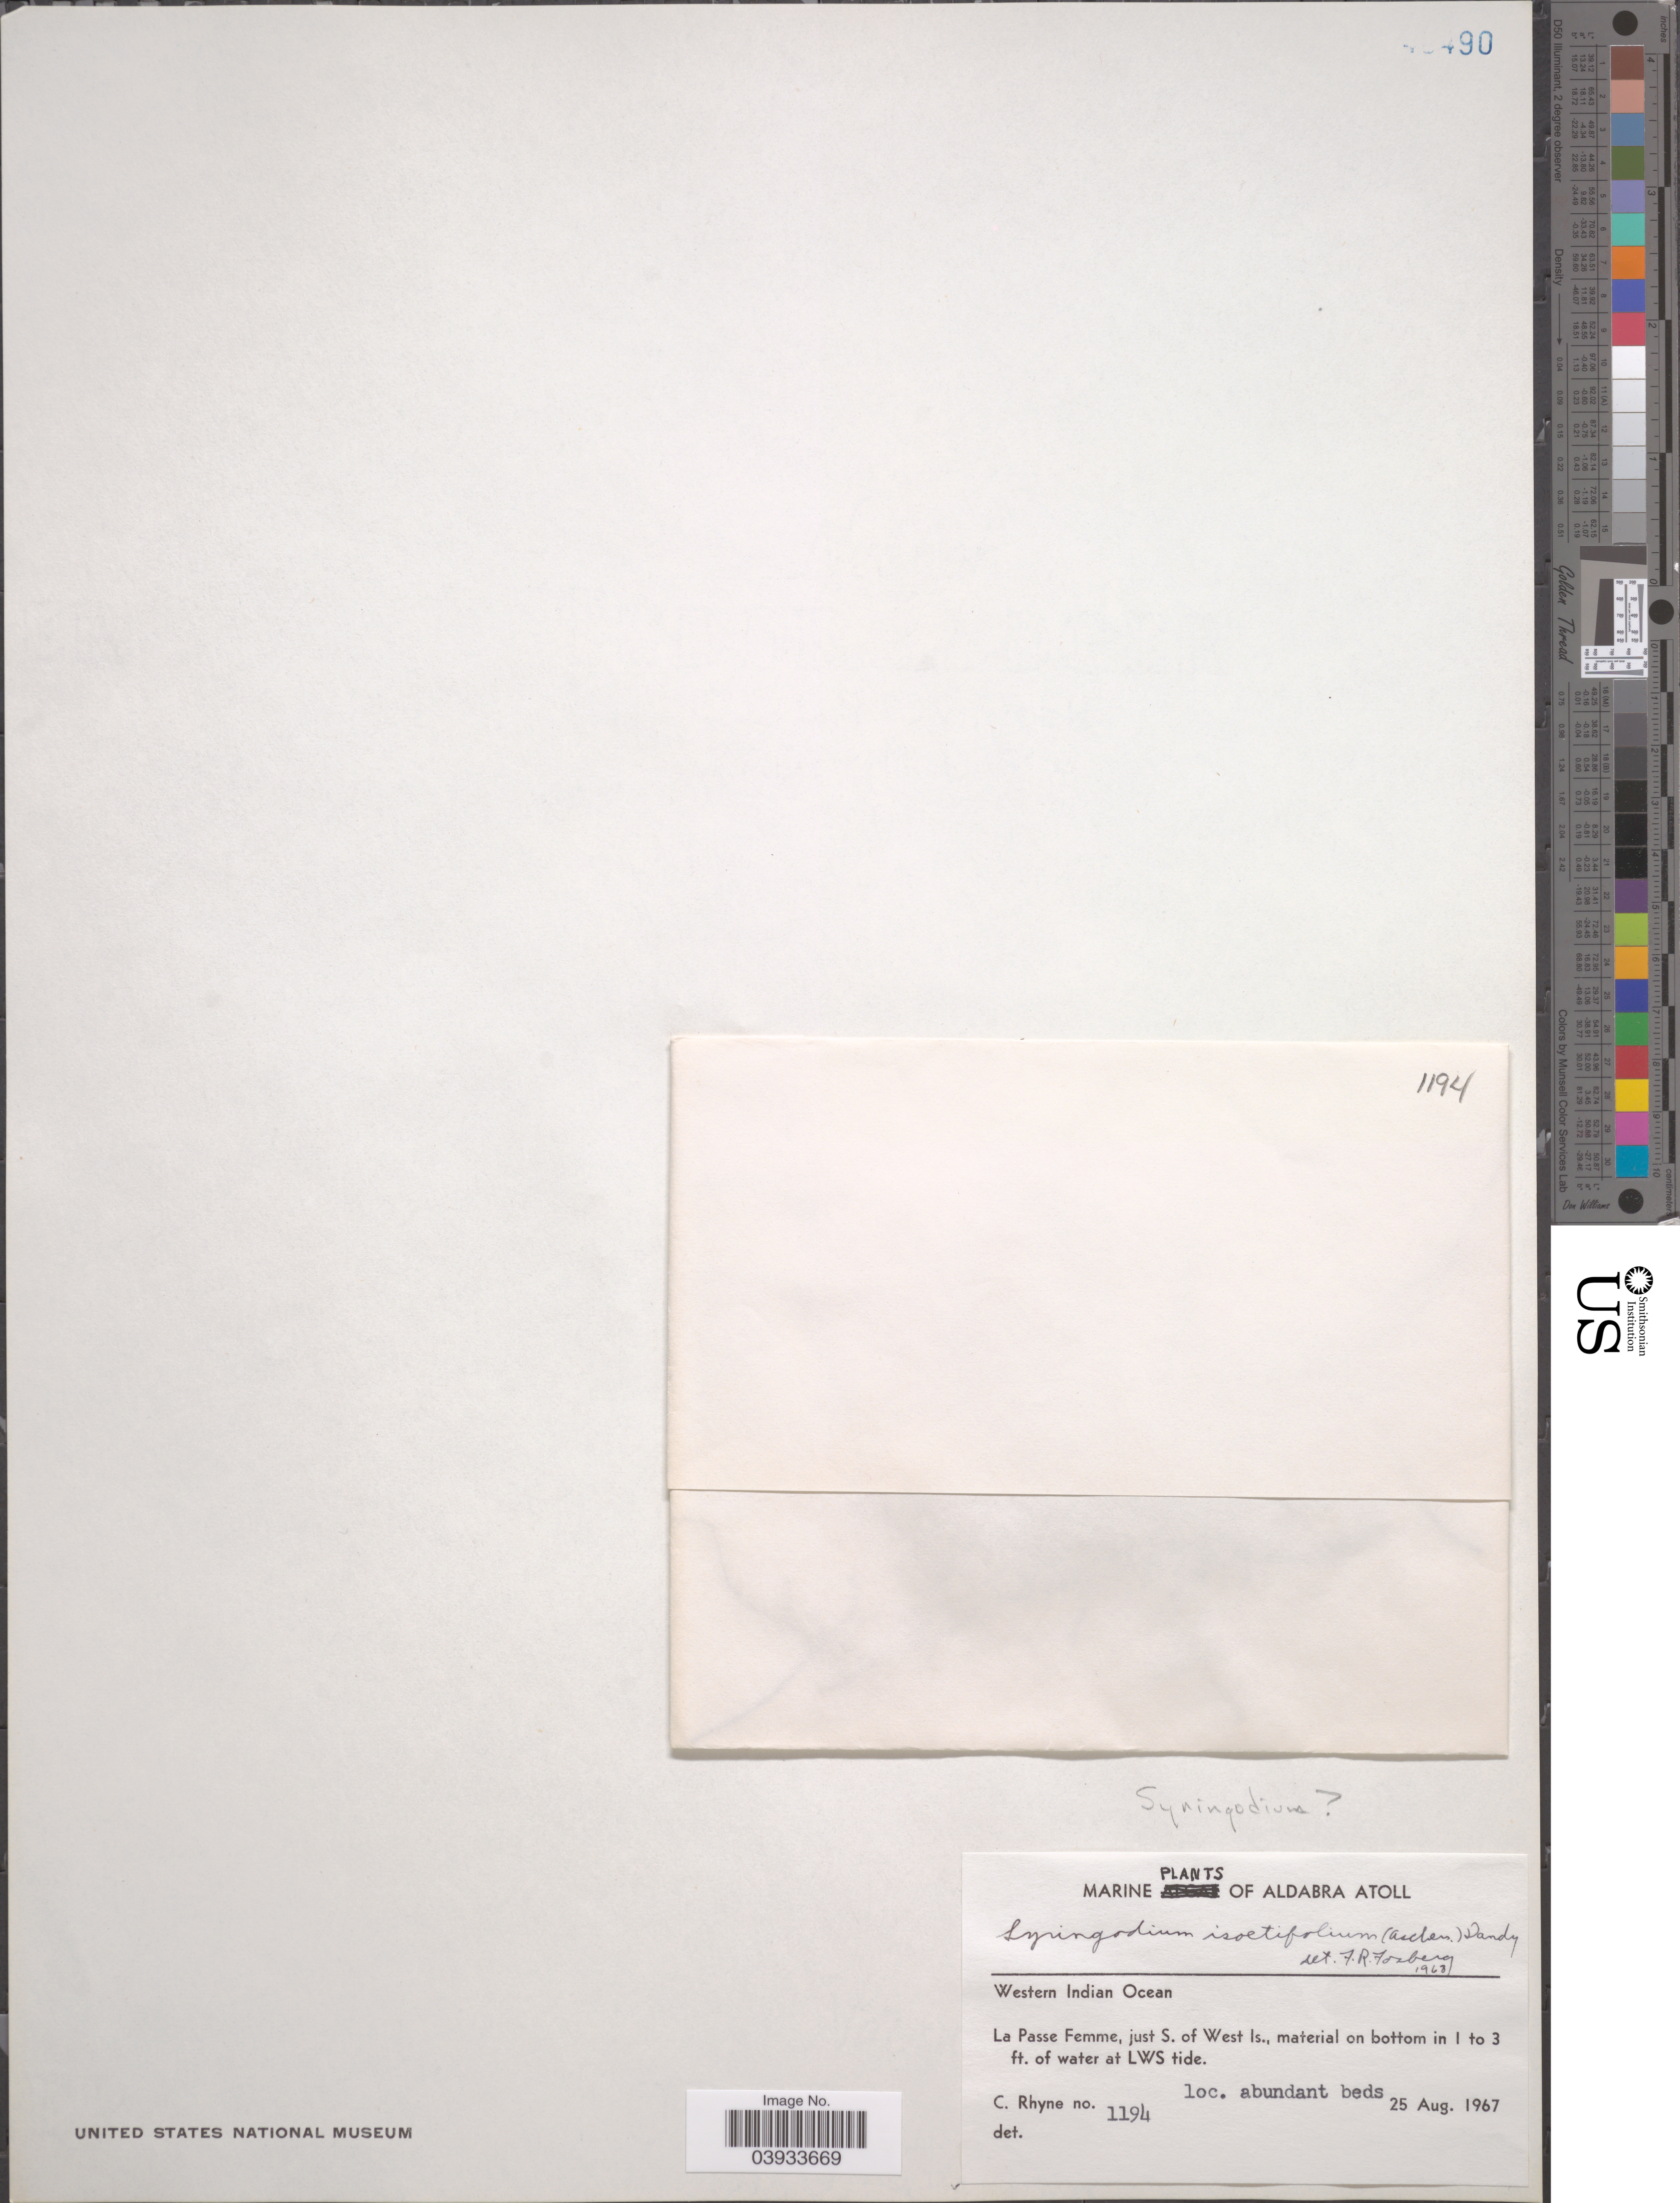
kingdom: Plantae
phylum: Tracheophyta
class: Liliopsida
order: Alismatales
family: Cymodoceaceae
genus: Syringodium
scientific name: Syringodium sp.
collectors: C. Rhyne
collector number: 1194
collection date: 1967-08-25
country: Seychelles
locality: Aldabra Atoll. Western Indian Ocean. La Passe Femme, just S. of West Is.